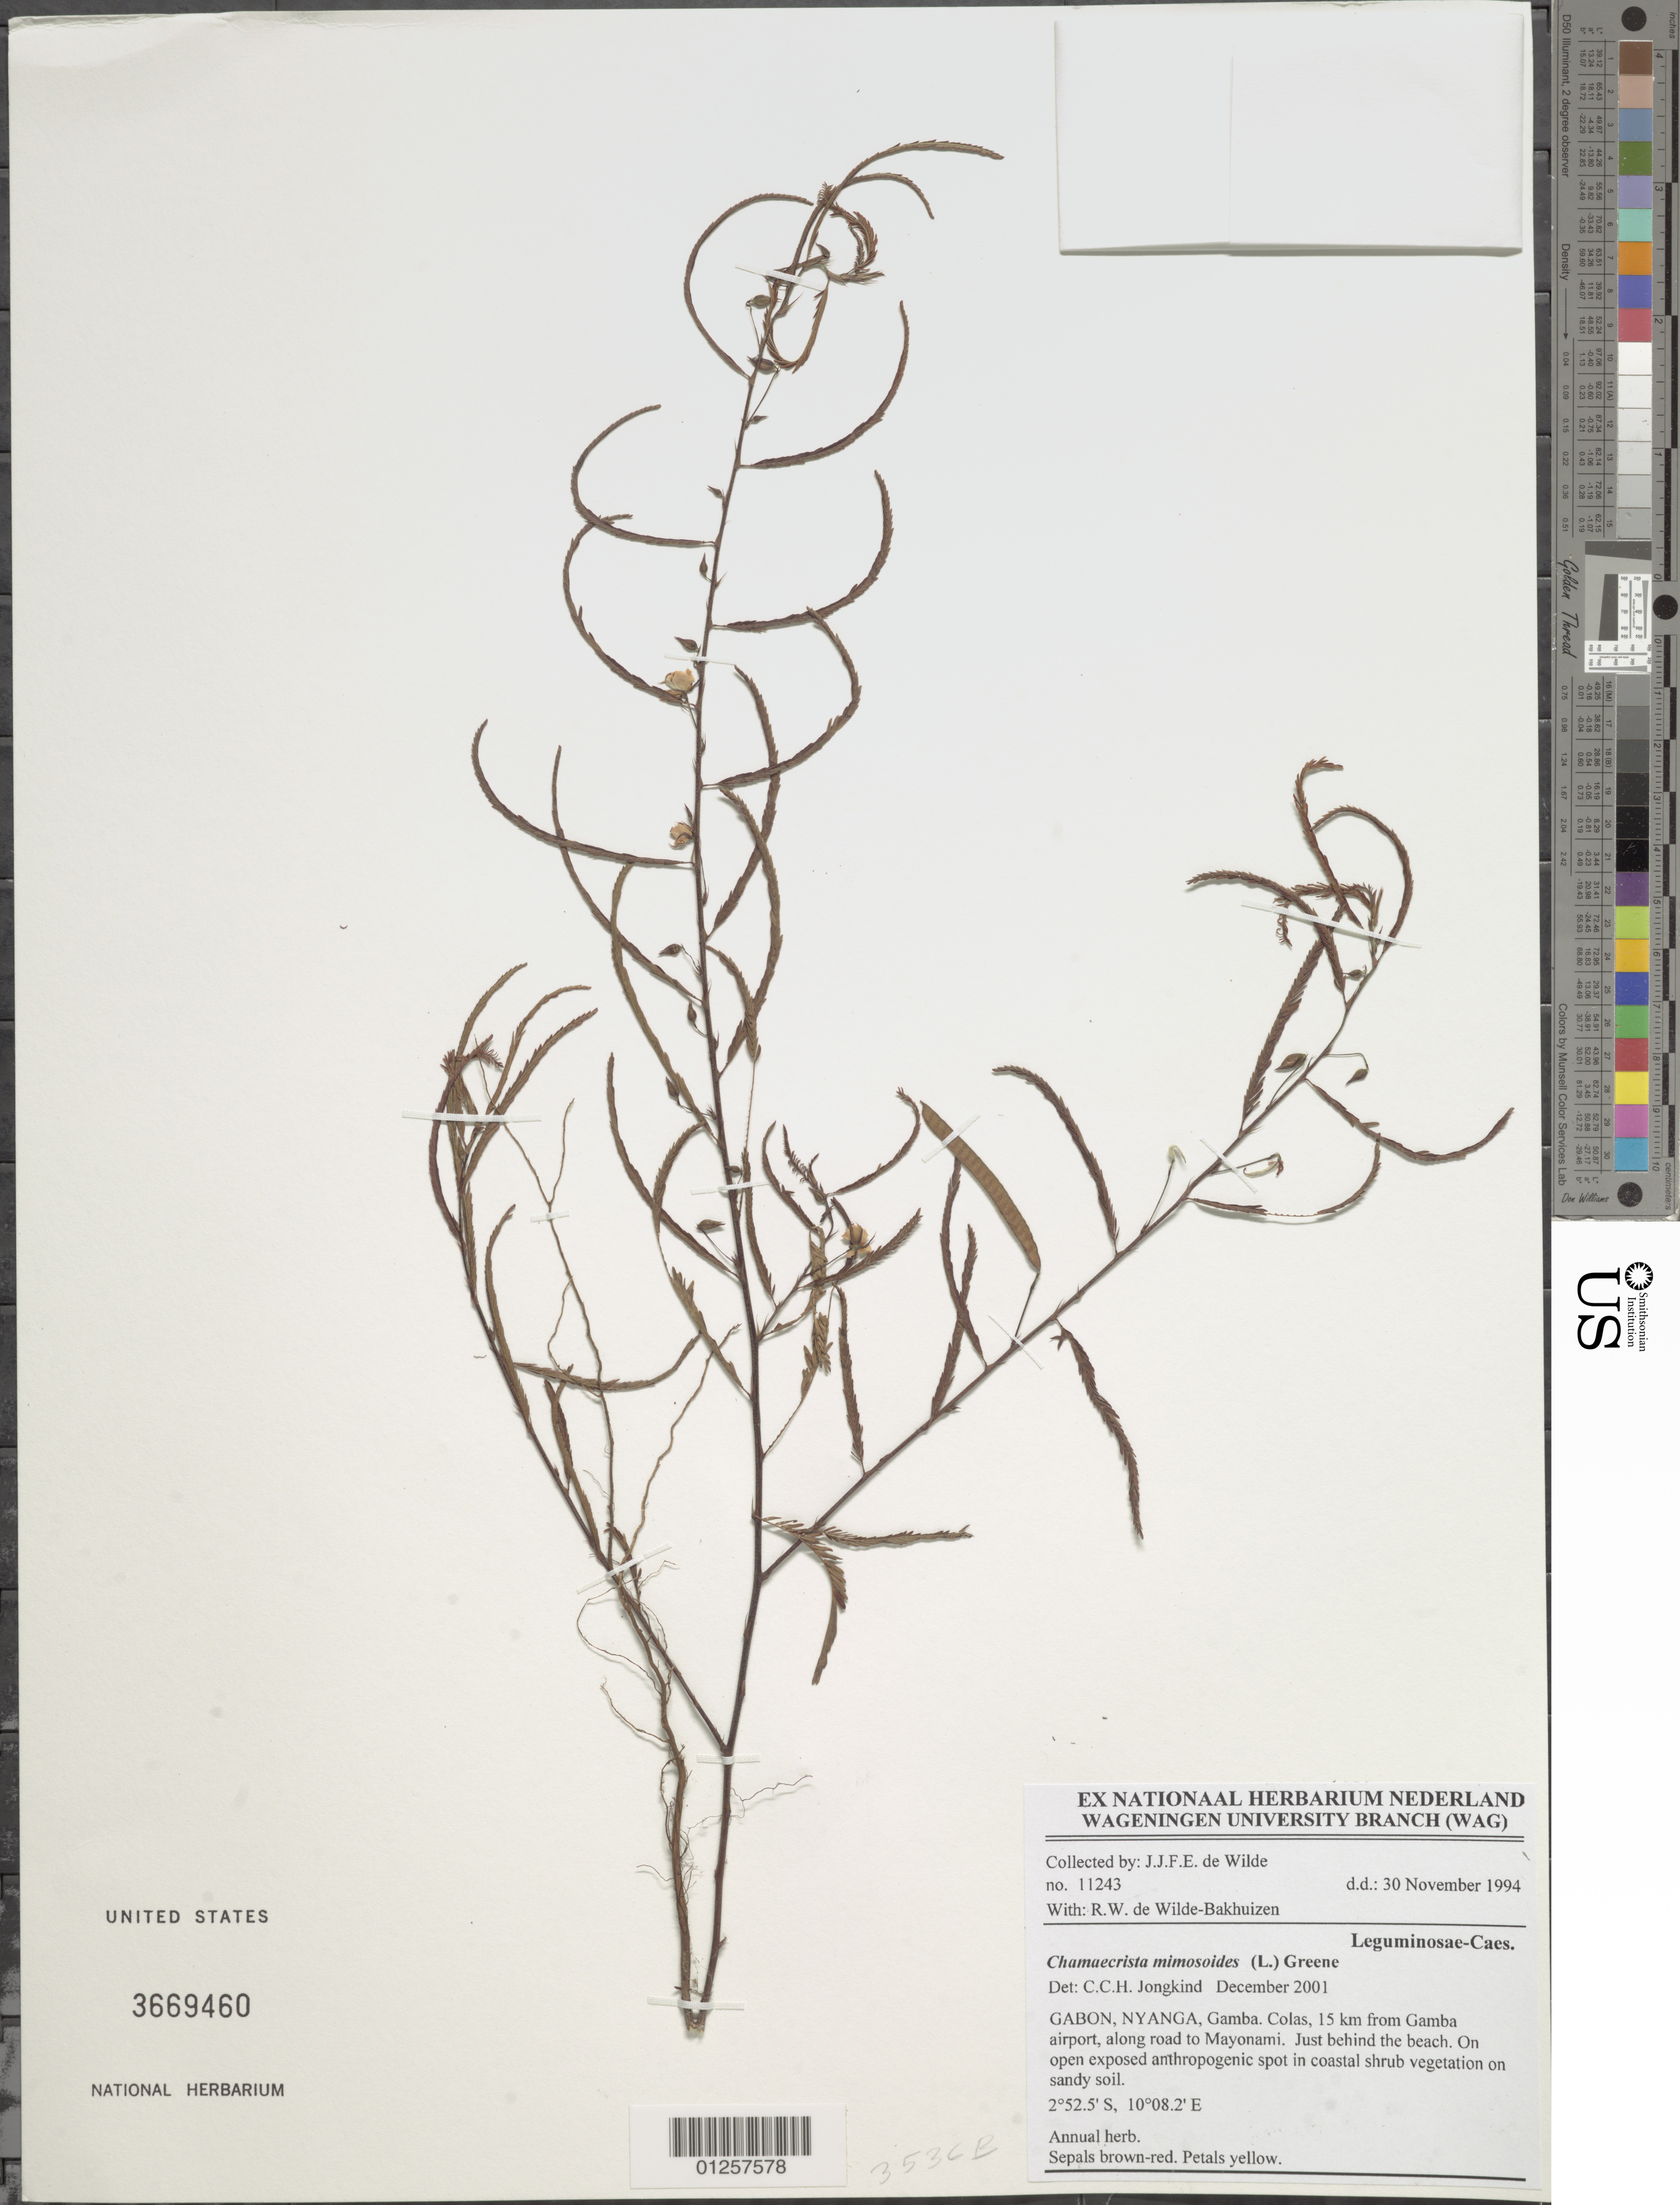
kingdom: Plantae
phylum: Tracheophyta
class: Magnoliopsida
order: Fabales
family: Fabaceae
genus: Chamaecrista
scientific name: Chamaecrista mimosoides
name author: (L.) Greene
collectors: J.J. de Wilde & R. Wilde-Bakhuizen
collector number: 11243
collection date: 1994-11-30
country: Gabon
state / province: Nyanga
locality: Gamba. Colas, 15 km from Gamba airport, along road to Mayonami. Just behind the beach.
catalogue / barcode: US 3669460